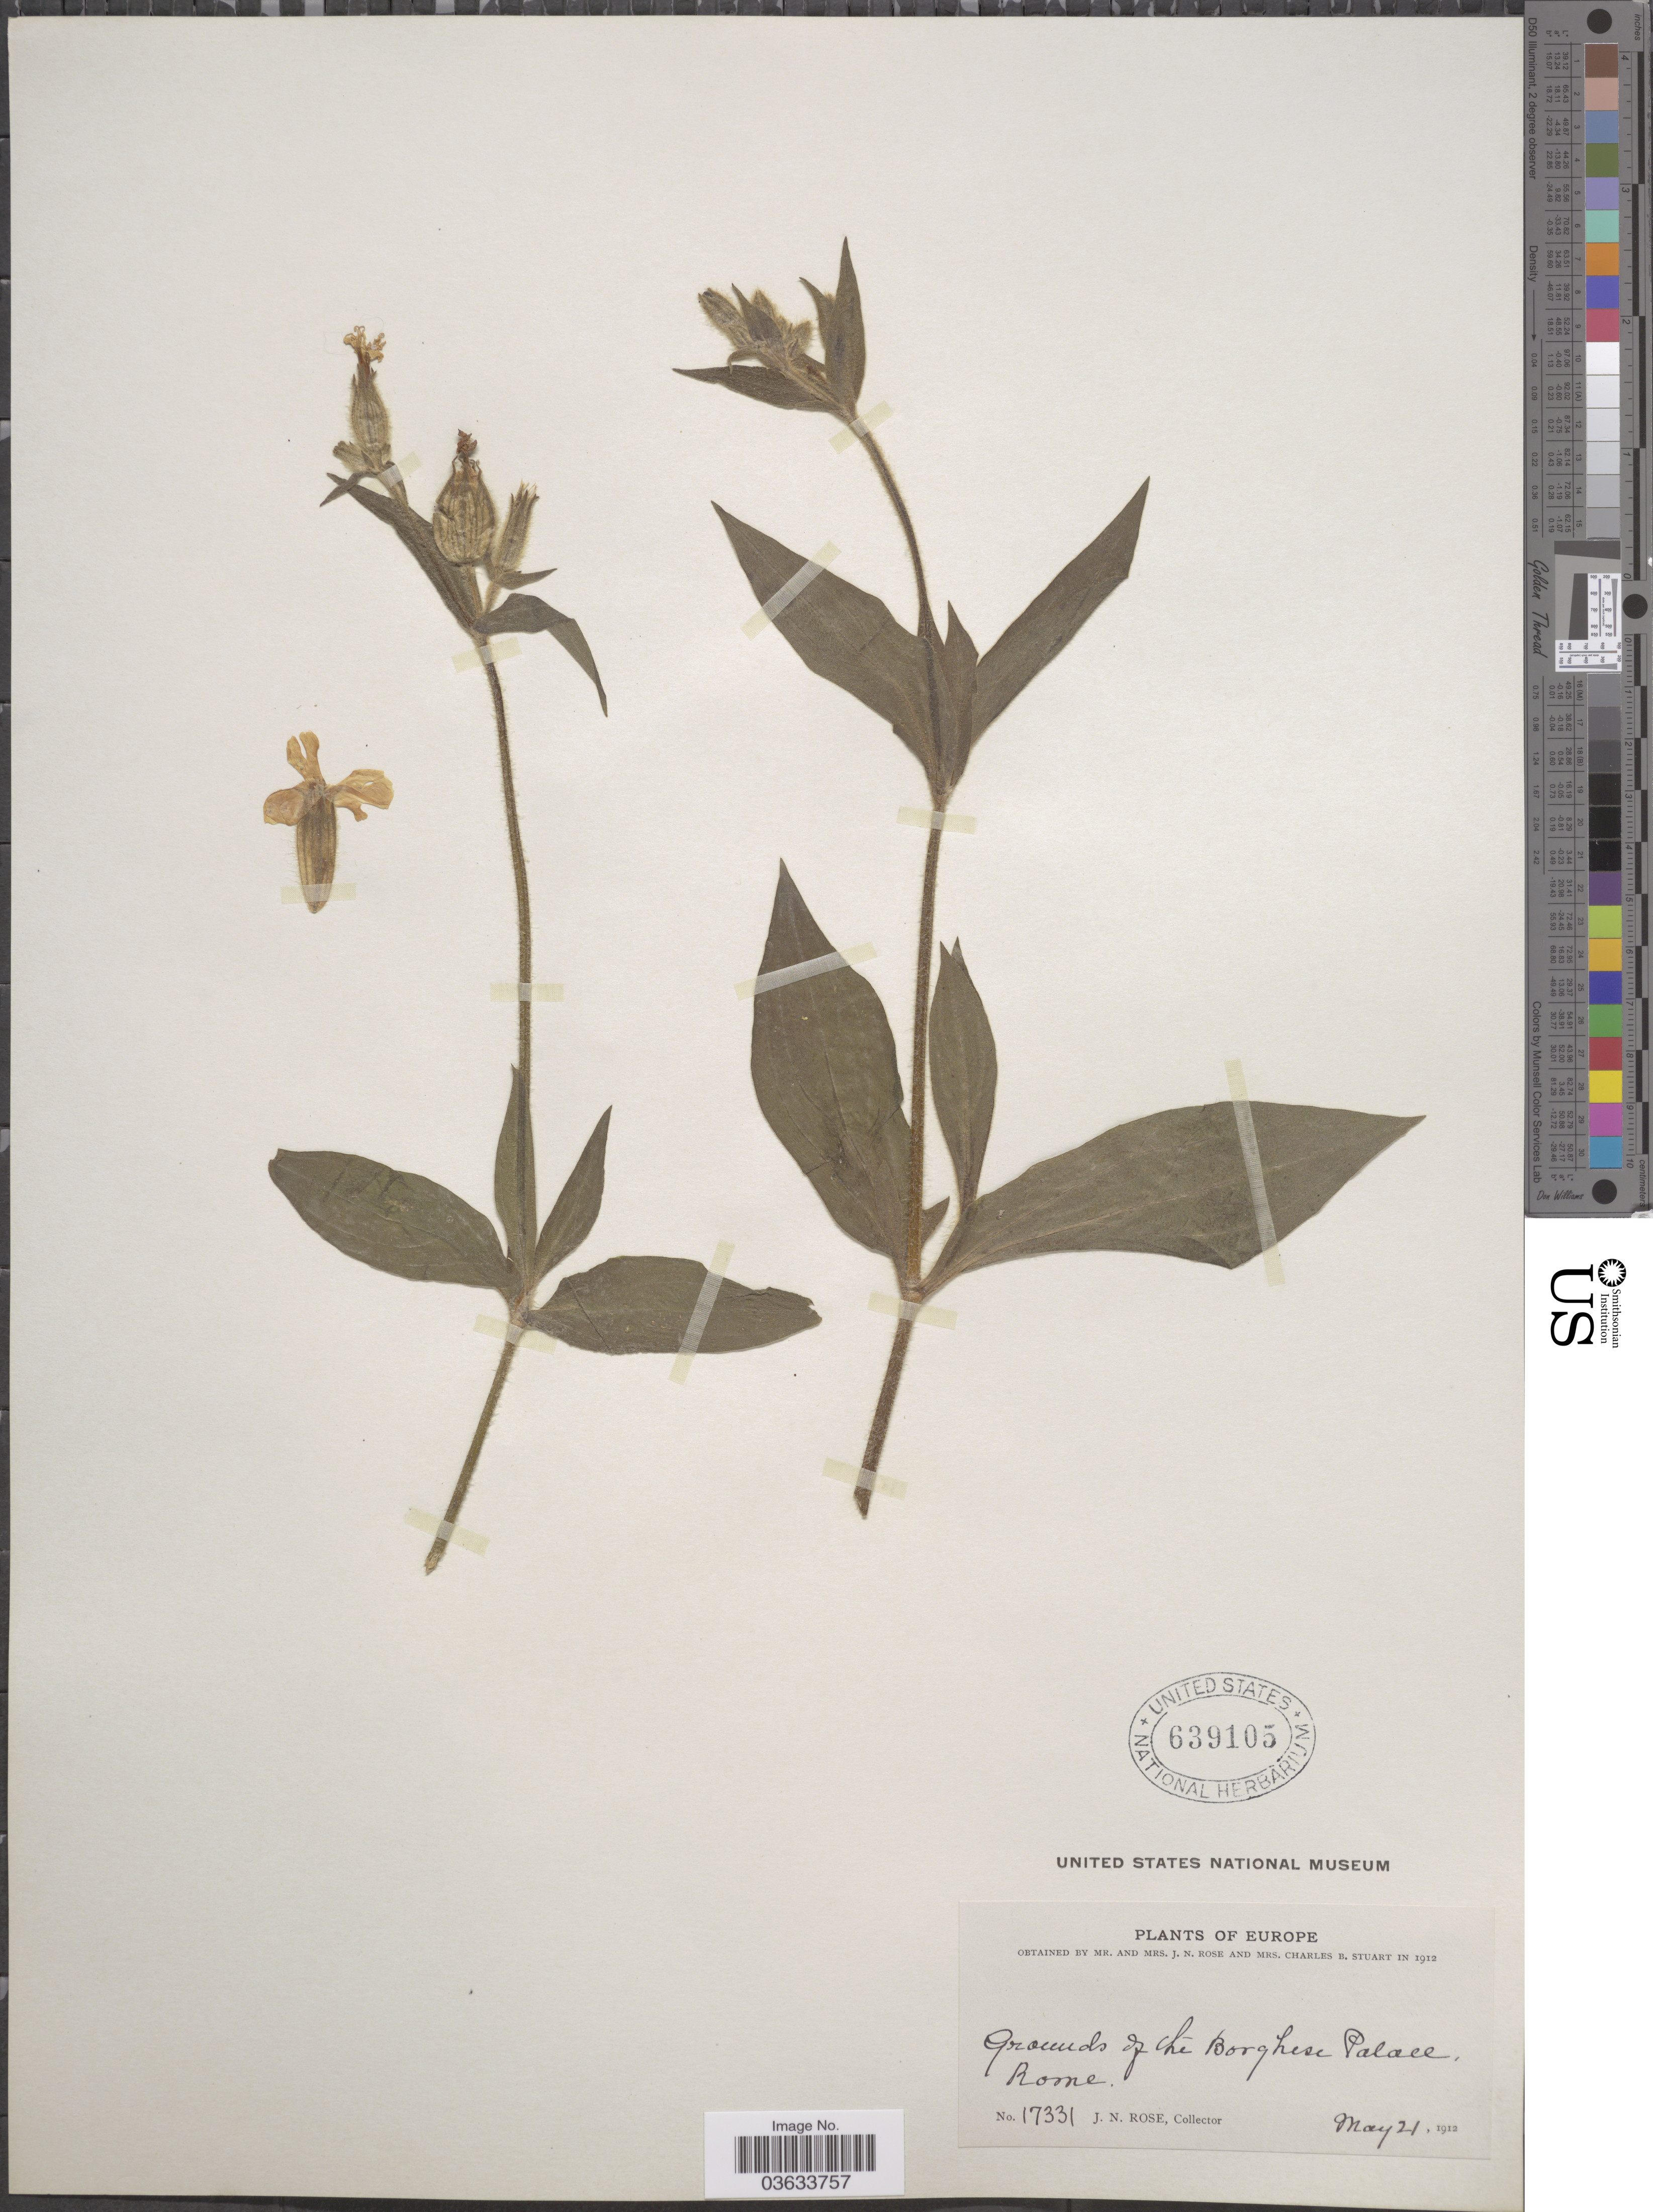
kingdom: Plantae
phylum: Tracheophyta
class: Magnoliopsida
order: Caryophyllales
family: Caryophyllaceae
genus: Silene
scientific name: Silene sp.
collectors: J. N. Rose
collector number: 17331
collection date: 1912-05-21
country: Italy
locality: Europe. Grounds of the Borghese Palace, Rome.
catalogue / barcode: US 639105